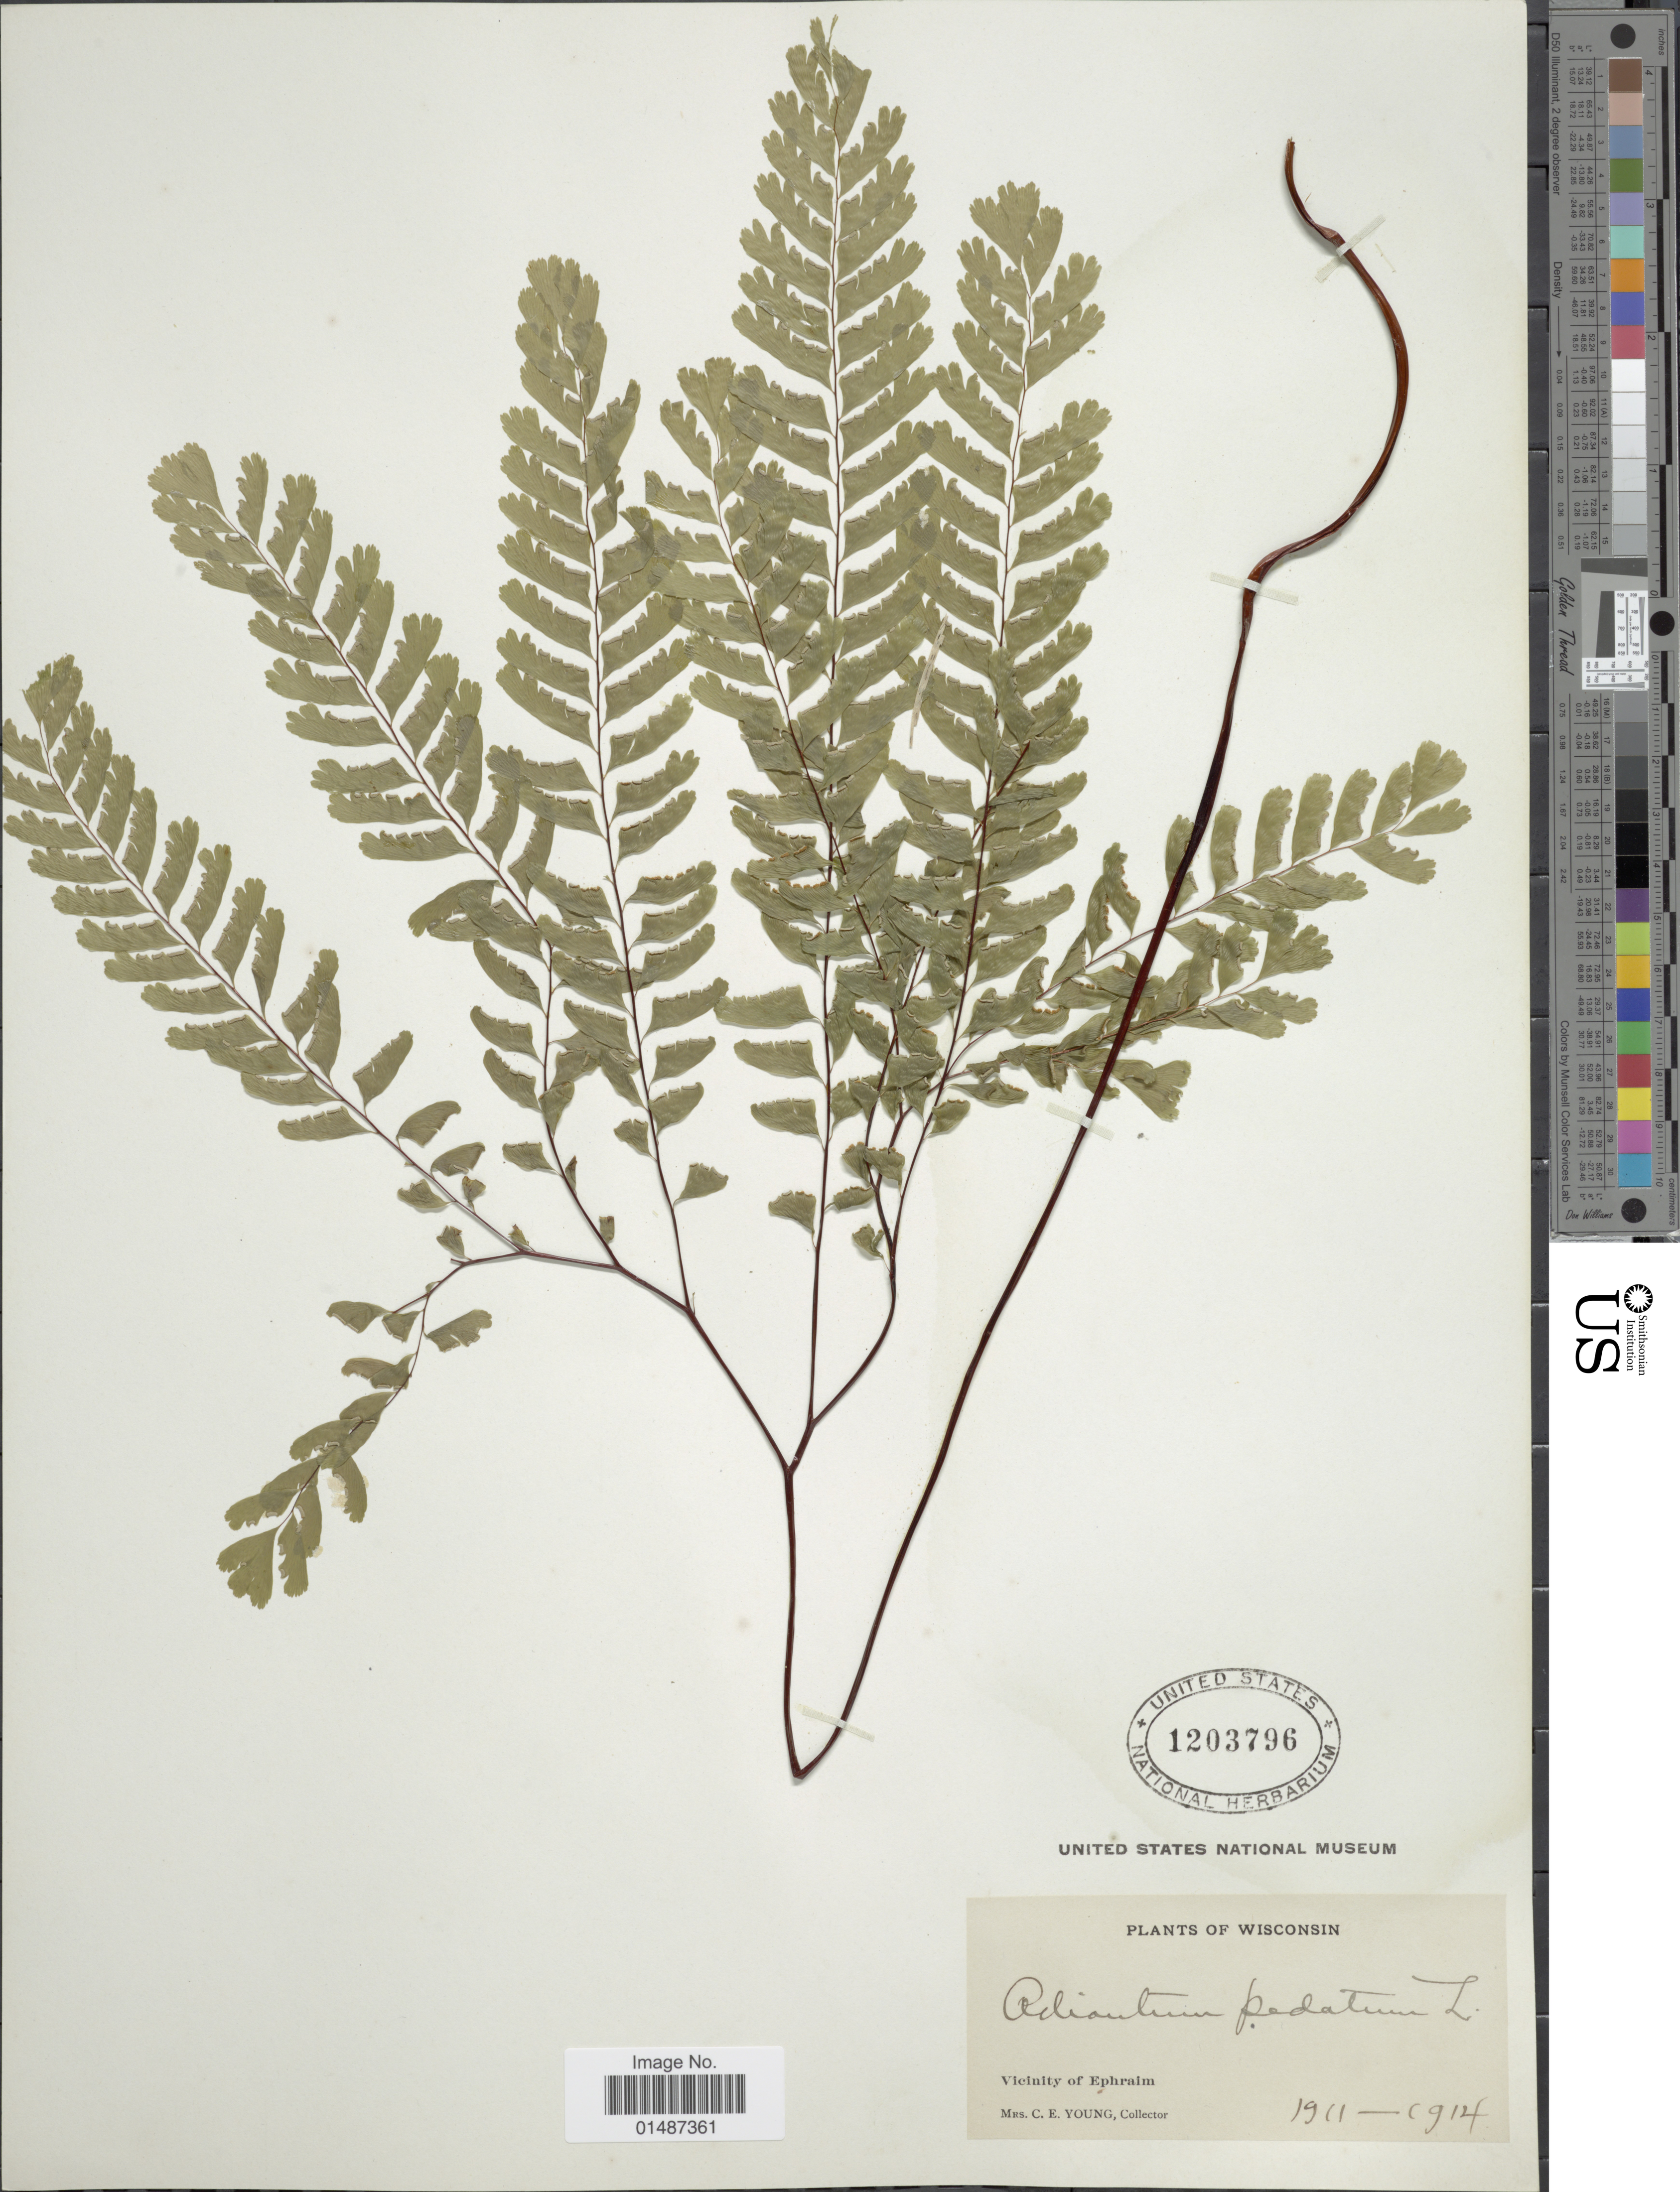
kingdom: Plantae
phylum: Tracheophyta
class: Polypodiopsida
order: Polypodiales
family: Pteridaceae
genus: Adiantum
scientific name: Adiantum pedatum var. pedatum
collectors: C. Young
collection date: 1911/1914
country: United States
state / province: Wisconsin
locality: Vicinity of Ephraim.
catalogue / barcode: US 1203796